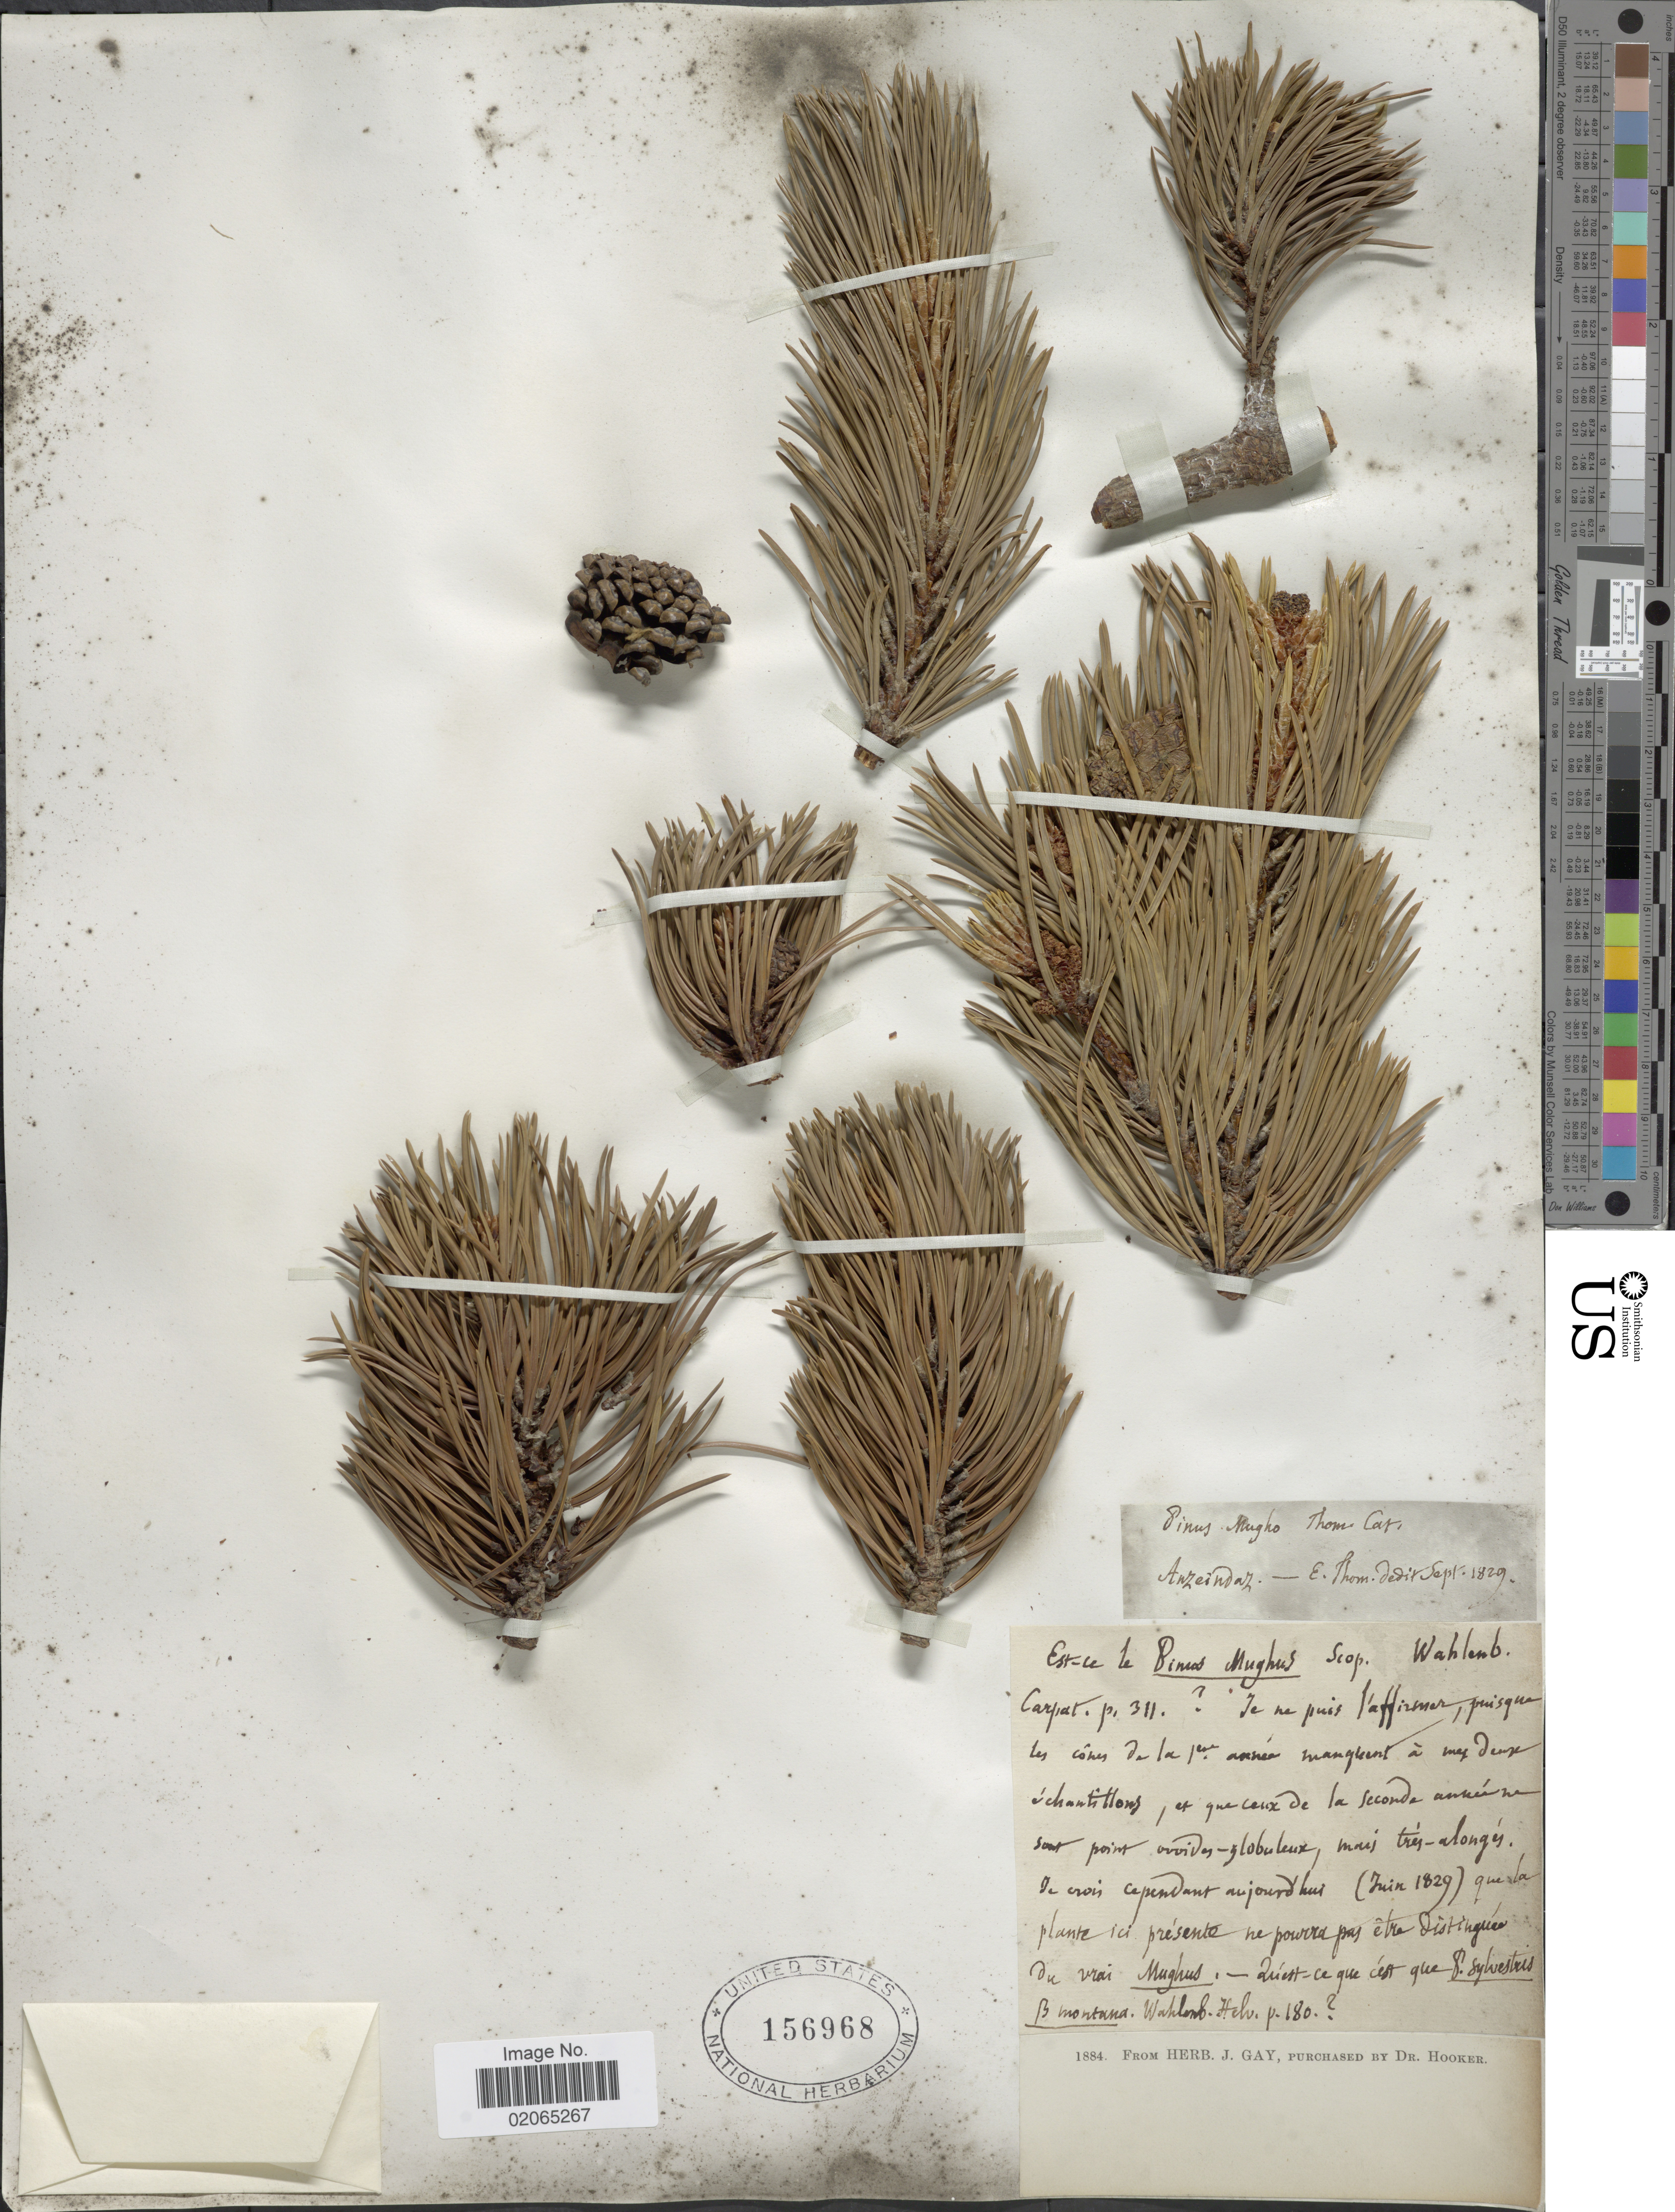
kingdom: Plantae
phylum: Tracheophyta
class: Pinopsida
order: Pinales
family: Pinaceae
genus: Pinus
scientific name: Pinus mugo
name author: Turra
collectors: E. Thom.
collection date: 1829-09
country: Switzerland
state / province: Vaud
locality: Anzeindaz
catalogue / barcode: US 156968